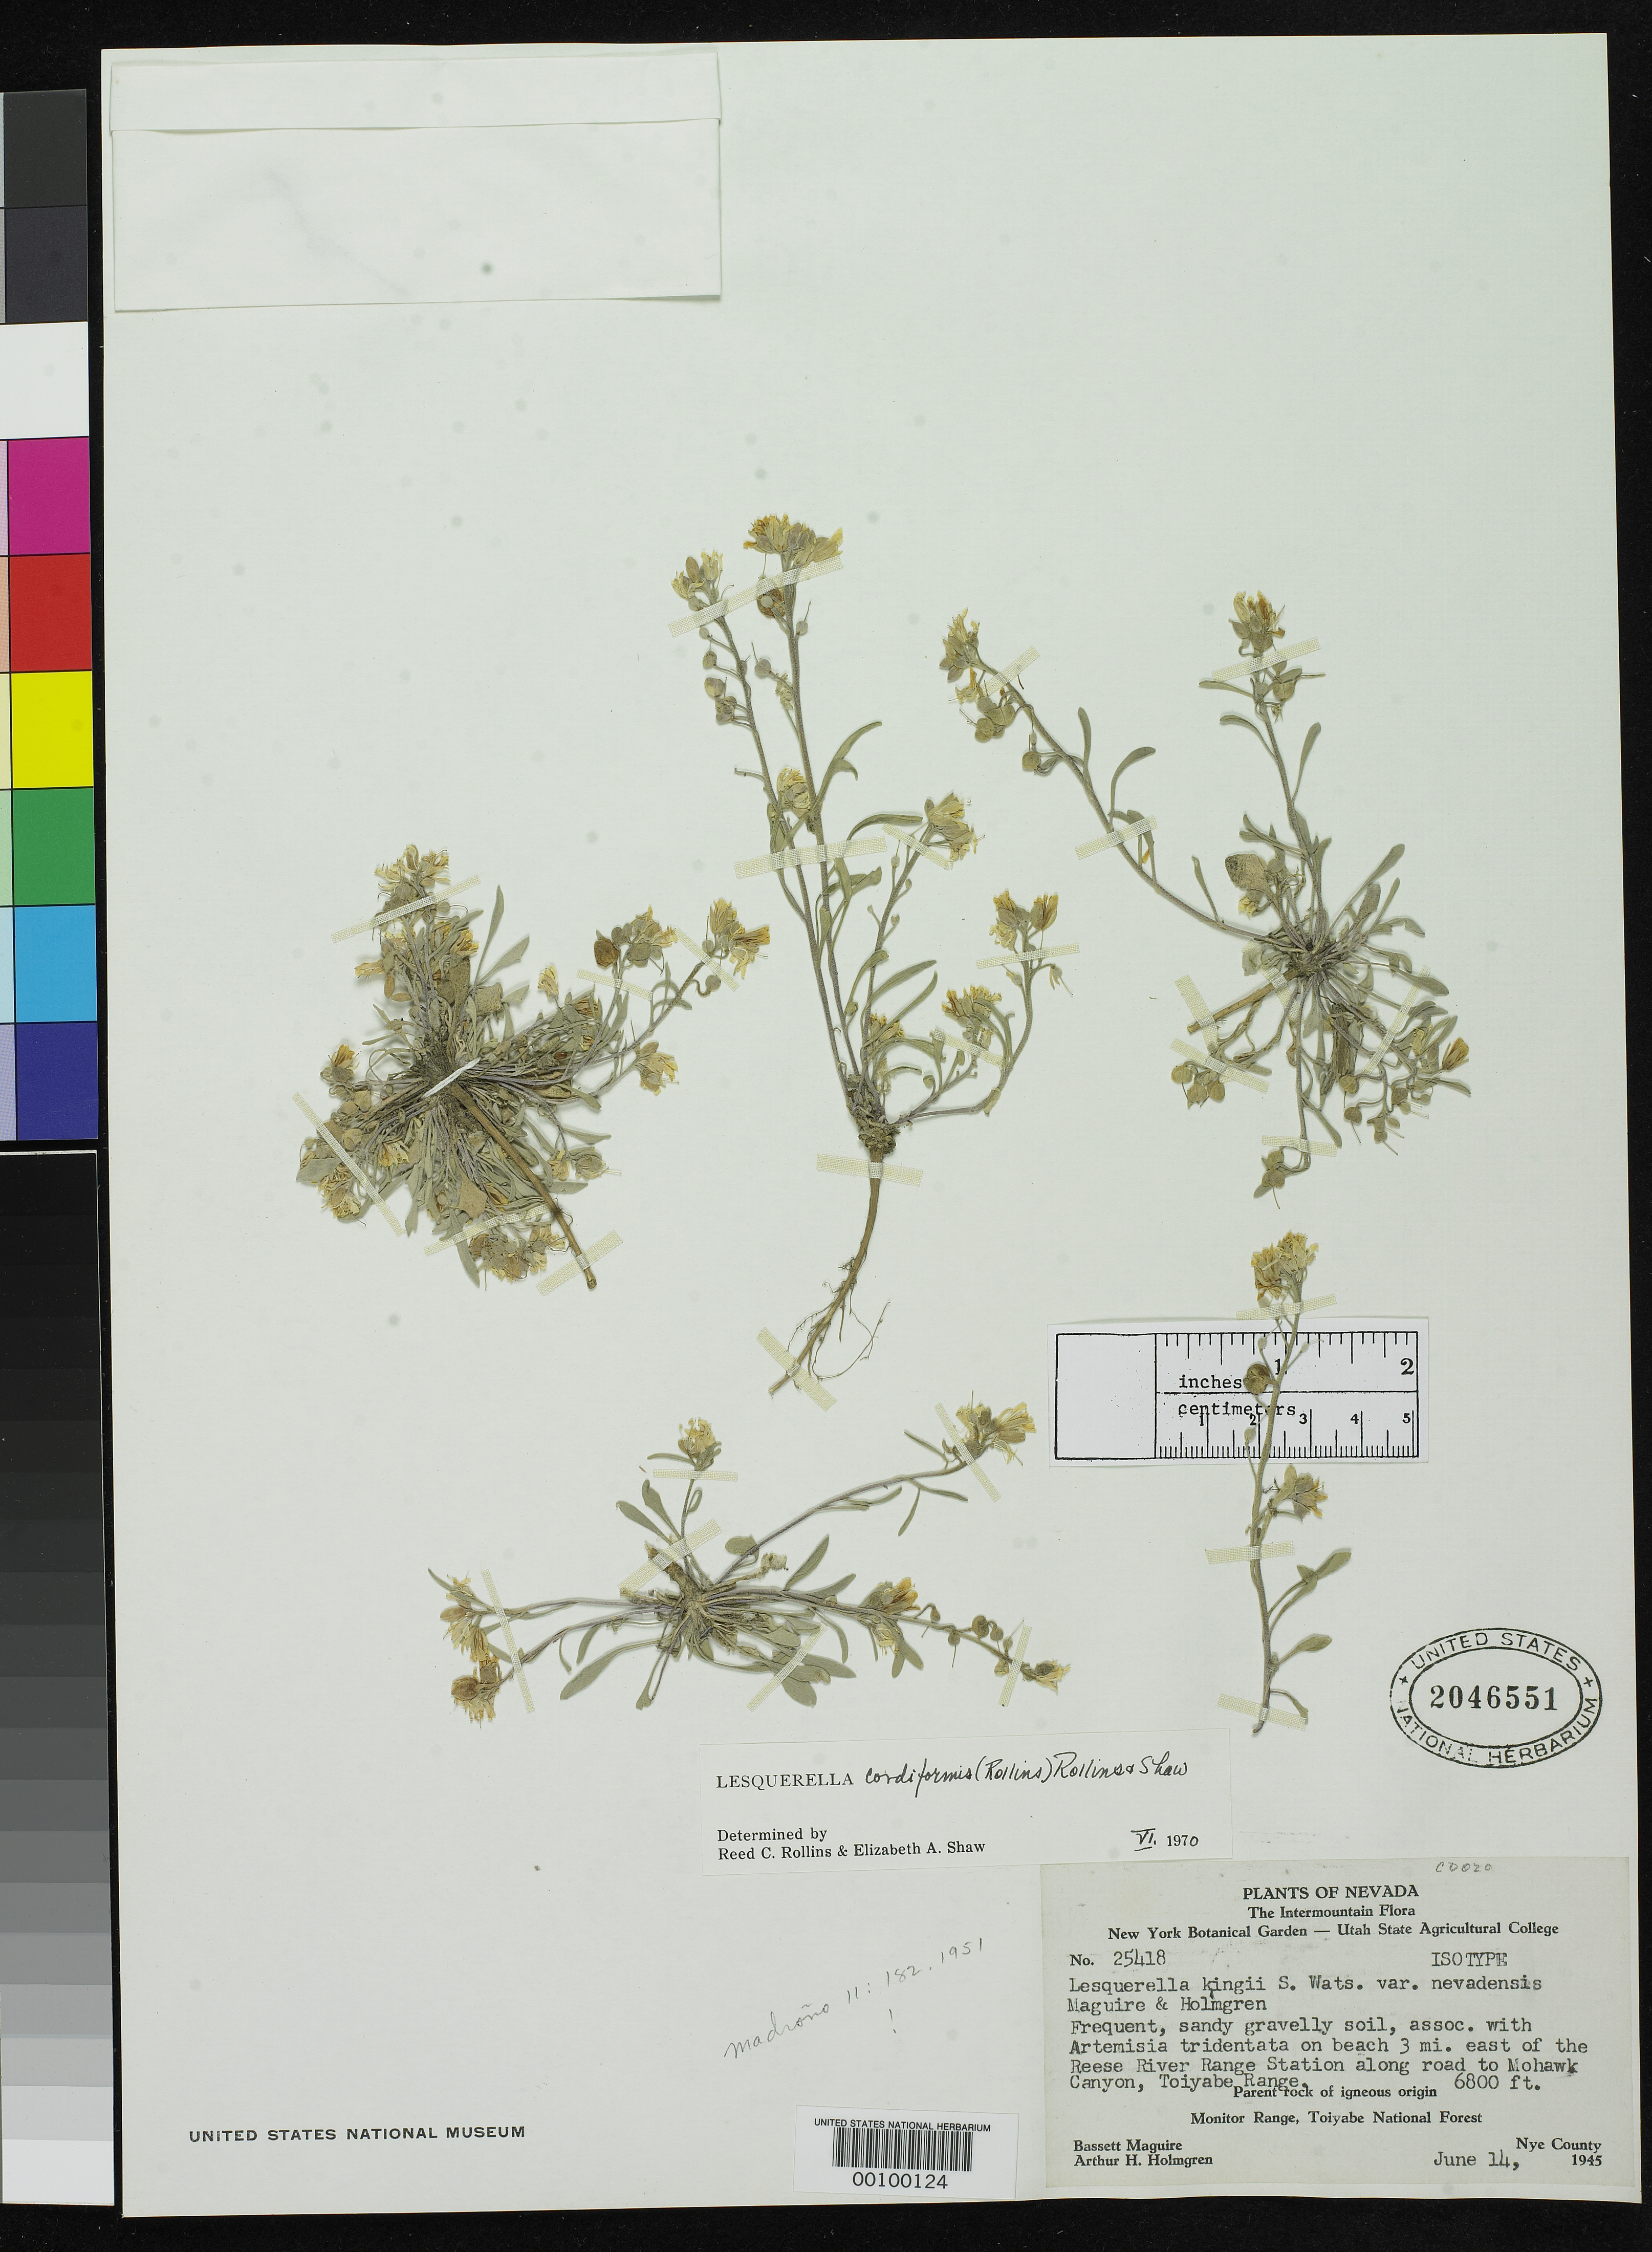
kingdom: Plantae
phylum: Tracheophyta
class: Magnoliopsida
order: Brassicales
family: Brassicaceae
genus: Lesquerella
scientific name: Lesquerella kingii var. nevadensis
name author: Maguire & A.H. Holmgren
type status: Isotype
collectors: B. Maguire & A. H. Holmgren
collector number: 25418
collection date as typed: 14 Jun 1945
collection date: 1945-06-14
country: United States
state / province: Nevada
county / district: Nye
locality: Beach 3 mi E of Reese River Range Station along road to Mohawk Canyon, Toiyabe Range.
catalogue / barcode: US 2046551